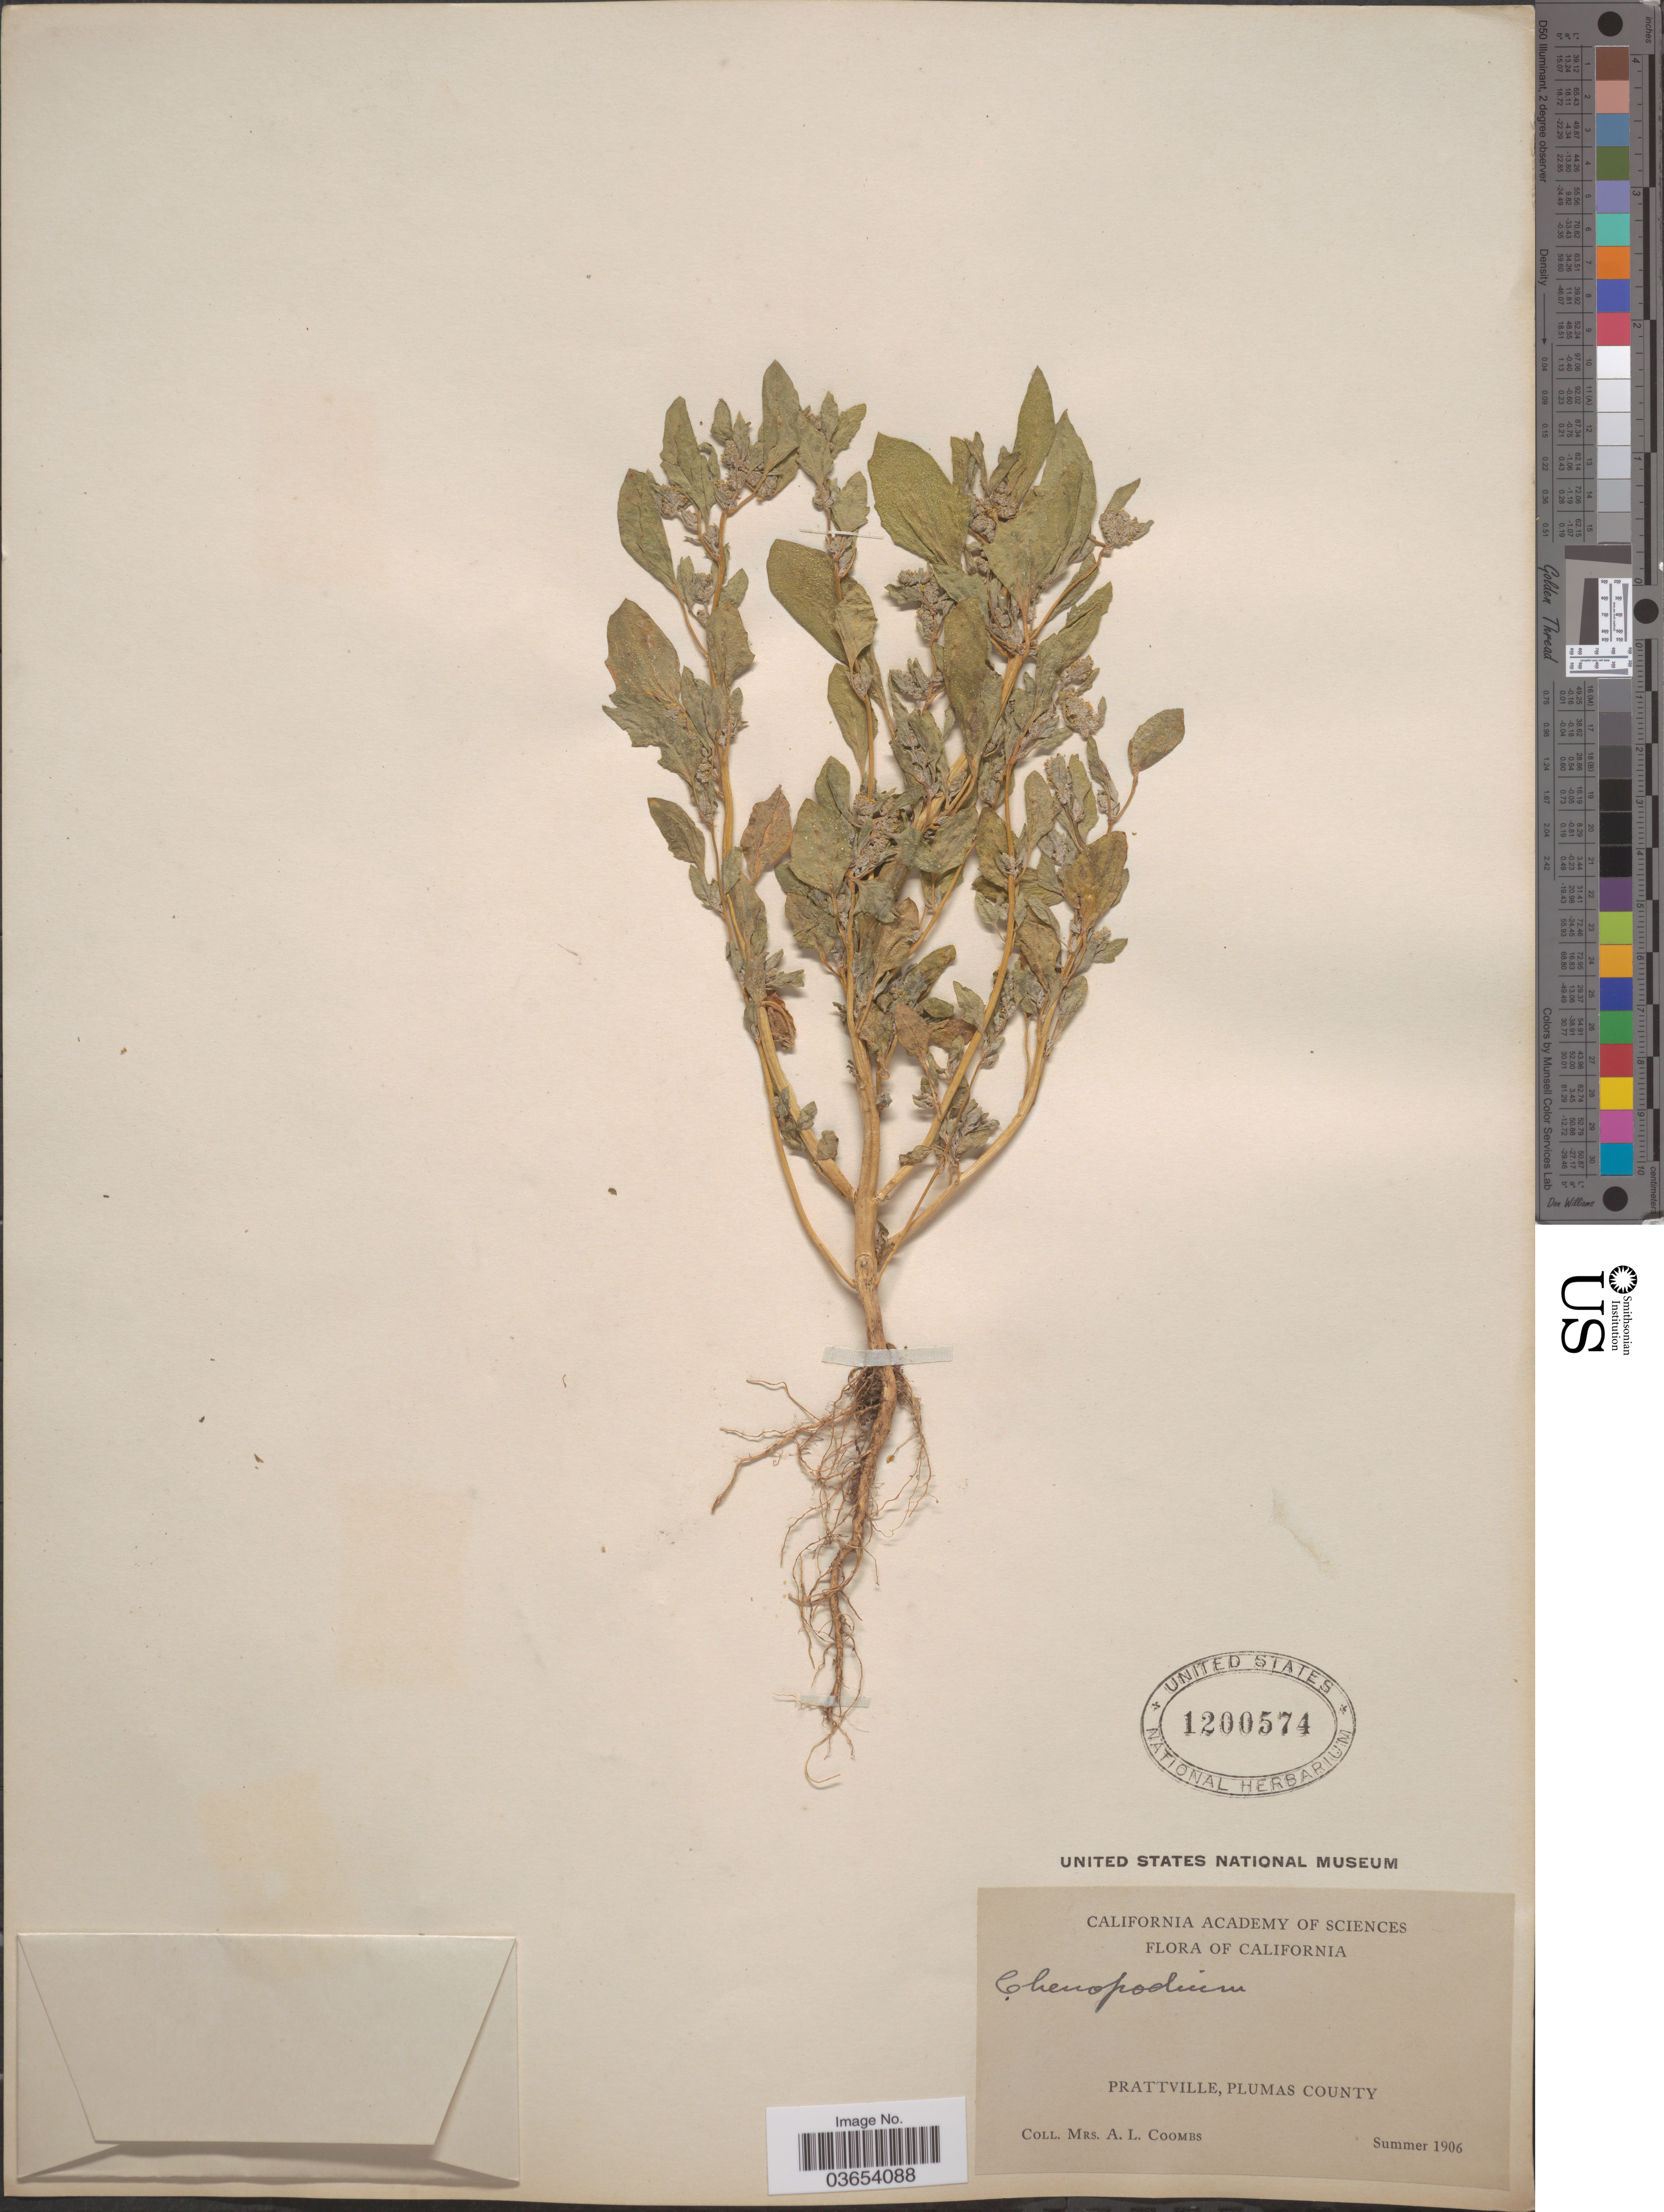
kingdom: Plantae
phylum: Tracheophyta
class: Magnoliopsida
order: Caryophyllales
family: Amaranthaceae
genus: Chenopodium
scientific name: Chenopodium sp.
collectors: A. Coombs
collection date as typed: Summer 1906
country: United States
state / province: California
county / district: Plumas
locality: Prattville, Plumas County.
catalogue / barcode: US 1200574